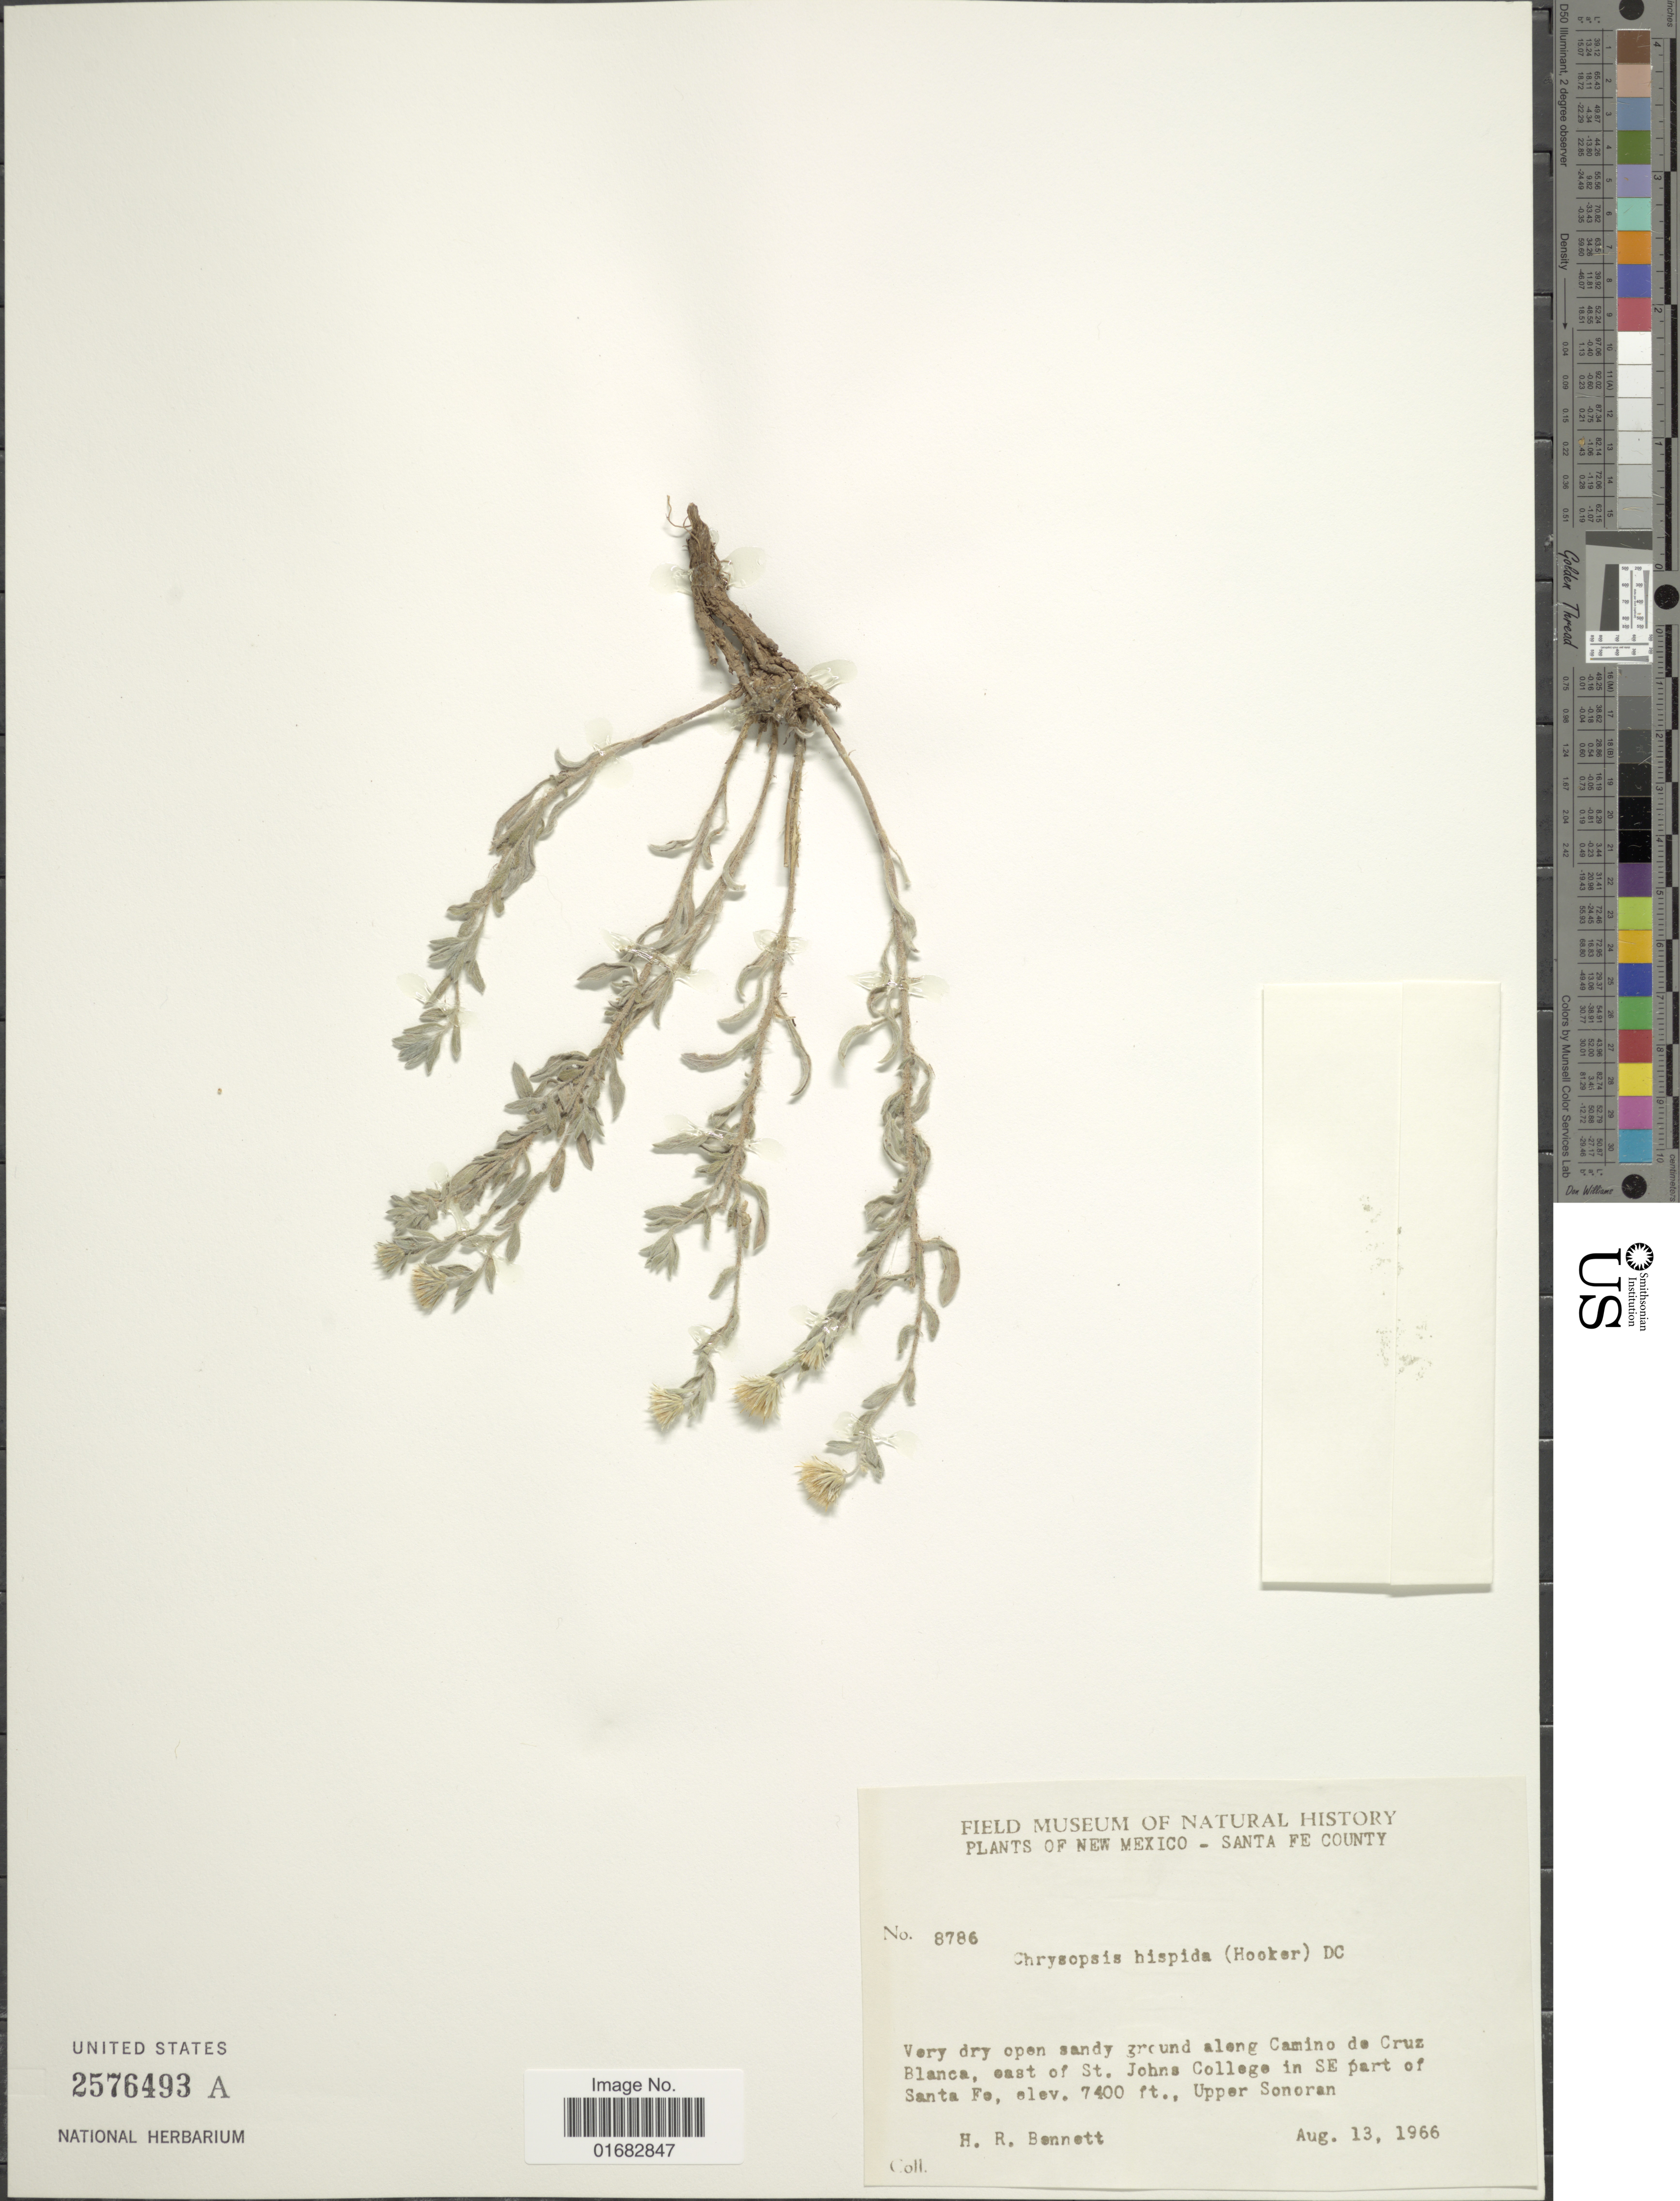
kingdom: Plantae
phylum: Tracheophyta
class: Magnoliopsida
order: Asterales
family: Asteraceae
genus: Heterotheca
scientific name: Heterotheca villosa var. hispida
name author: (Hook.) V.L. Harms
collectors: H. R. Bennett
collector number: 8786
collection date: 1966-08-13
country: United States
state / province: New Mexico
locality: Santa Fe County, Very dry open sandy ground along Camino de Cruz Blanca, east of St. Johns College in SE part of Santa Fe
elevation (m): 2256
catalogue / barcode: US 2576493A